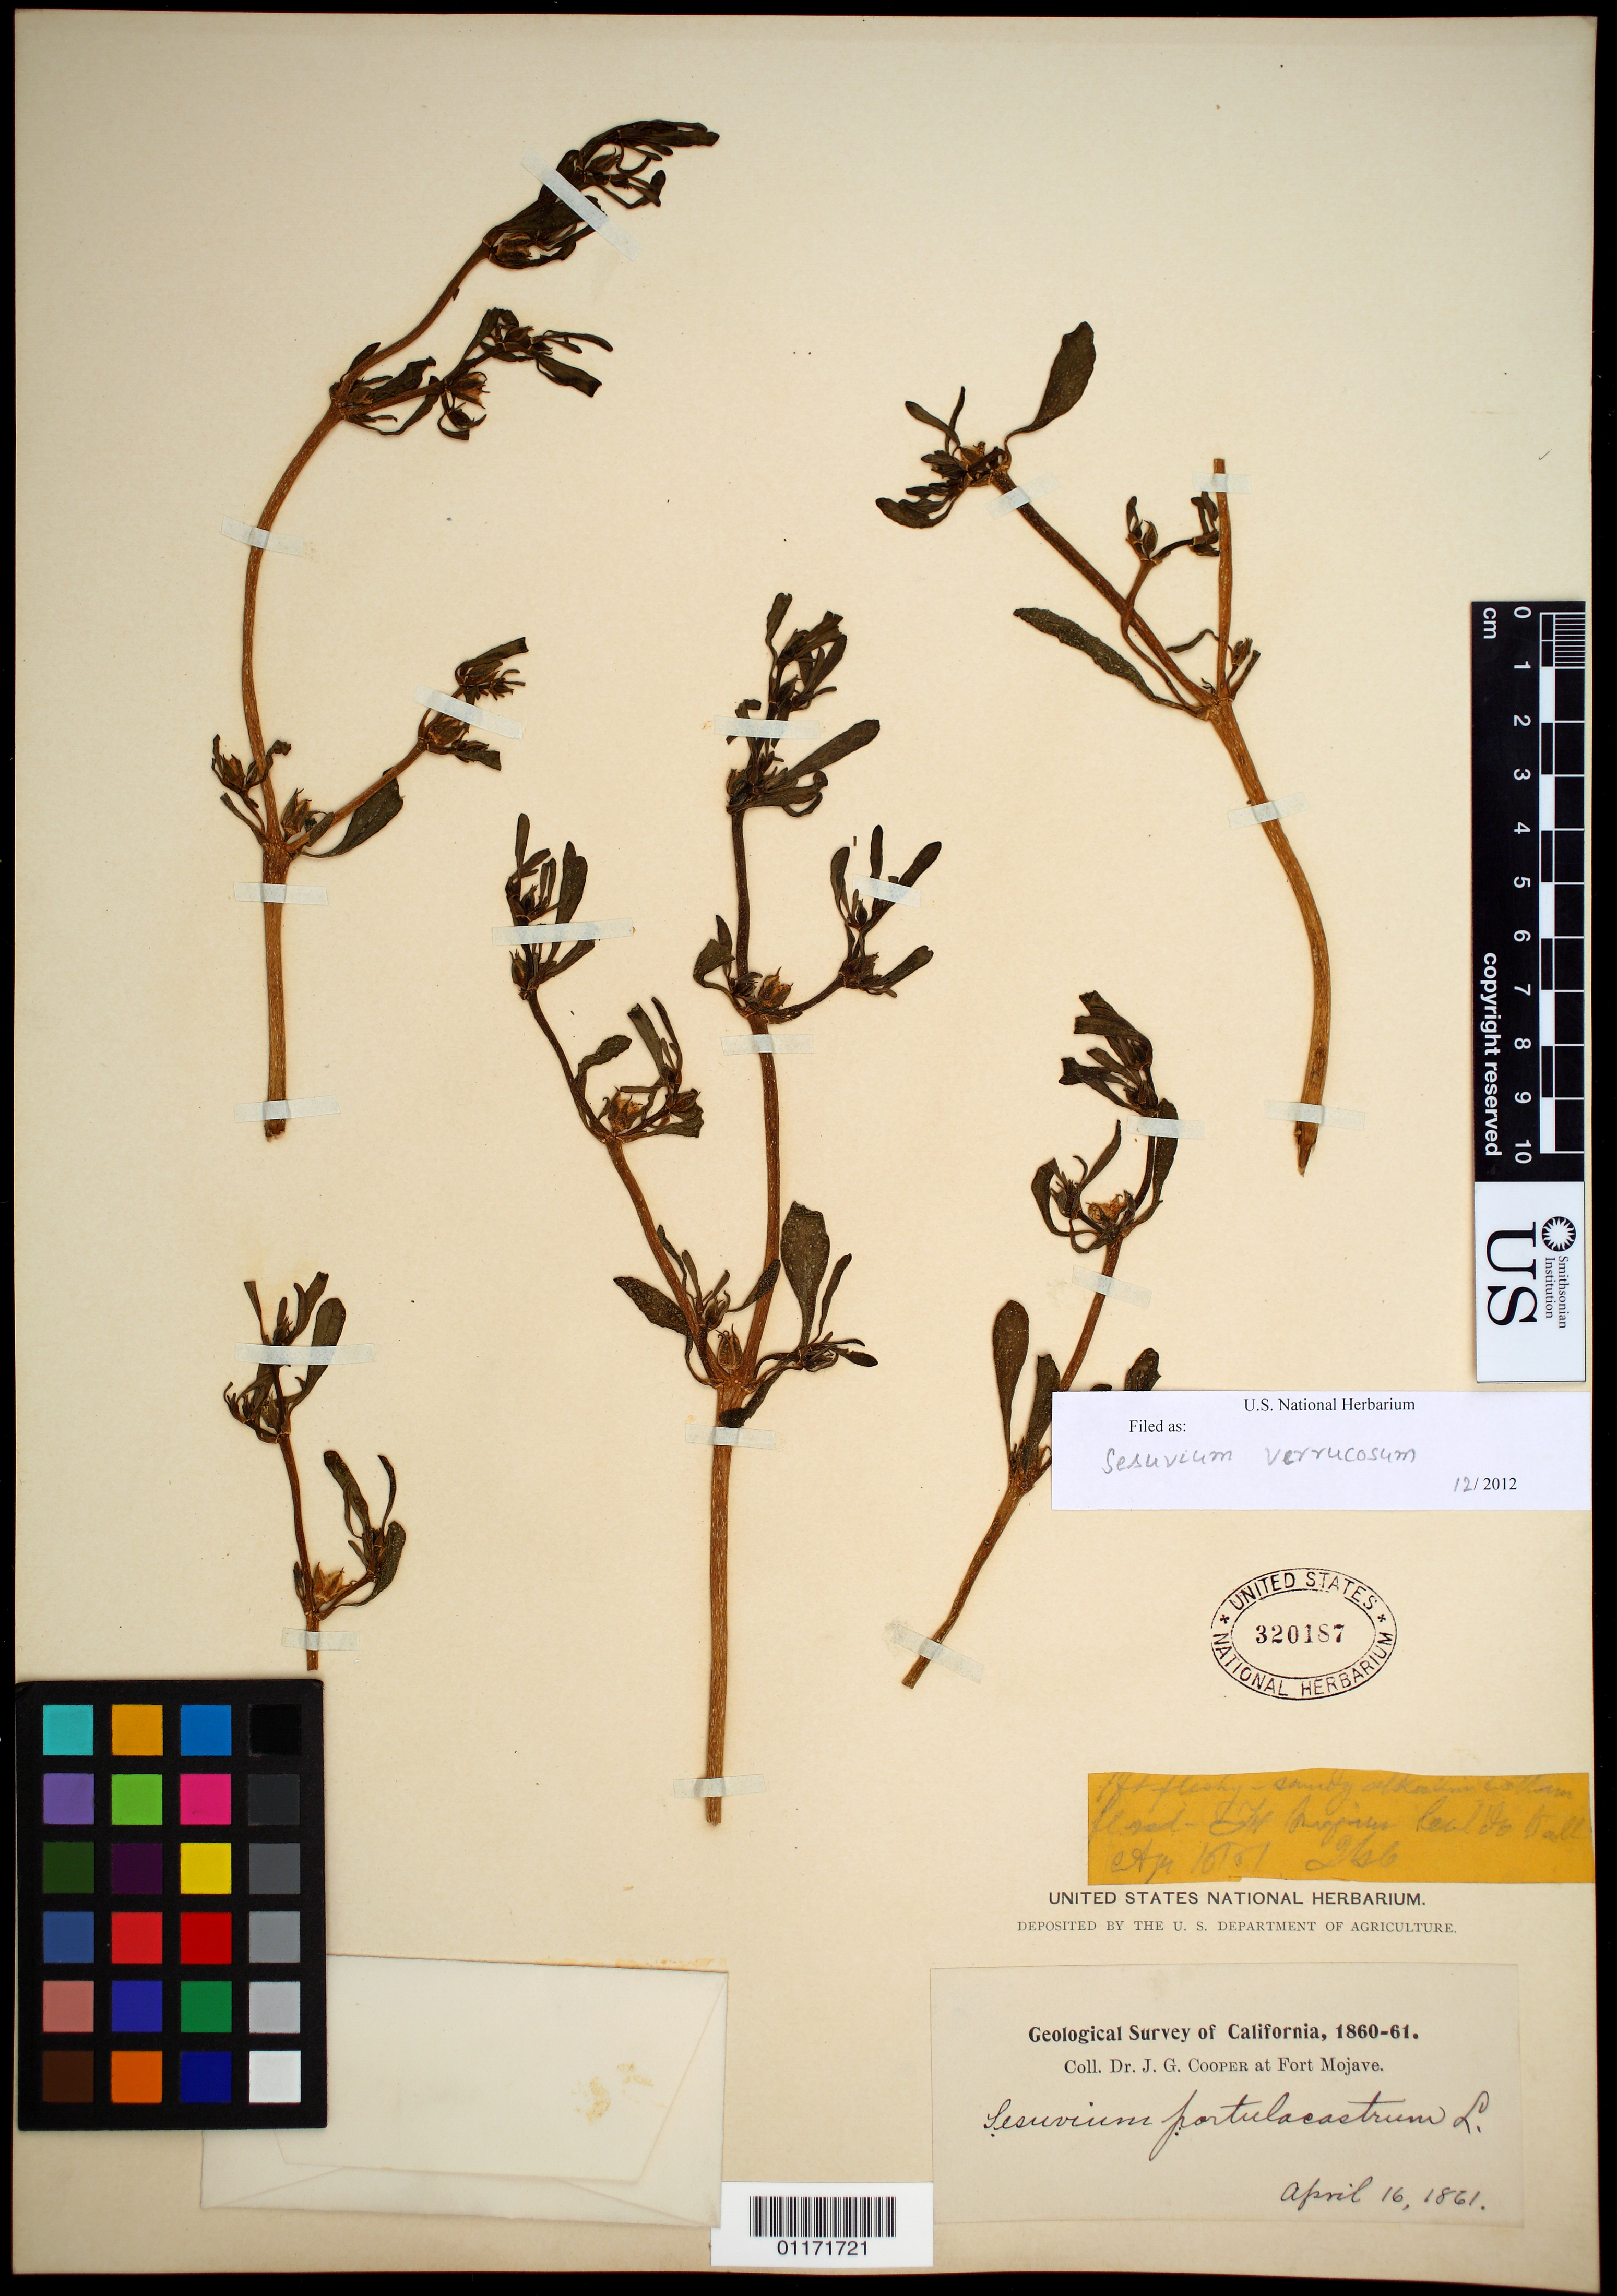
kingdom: Plantae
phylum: Tracheophyta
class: Magnoliopsida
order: Caryophyllales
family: Aizoaceae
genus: Sesuvium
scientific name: Sesuvium revolutifolium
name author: Ortega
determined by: Strong, Mark T., (BOT), Smithsonian Institution - National Museum of Natural History (UNITED STATES)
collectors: J. G. Cooper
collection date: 1861-04-16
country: United States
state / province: California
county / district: San Bernardino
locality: Fort Mojave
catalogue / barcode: US 320187